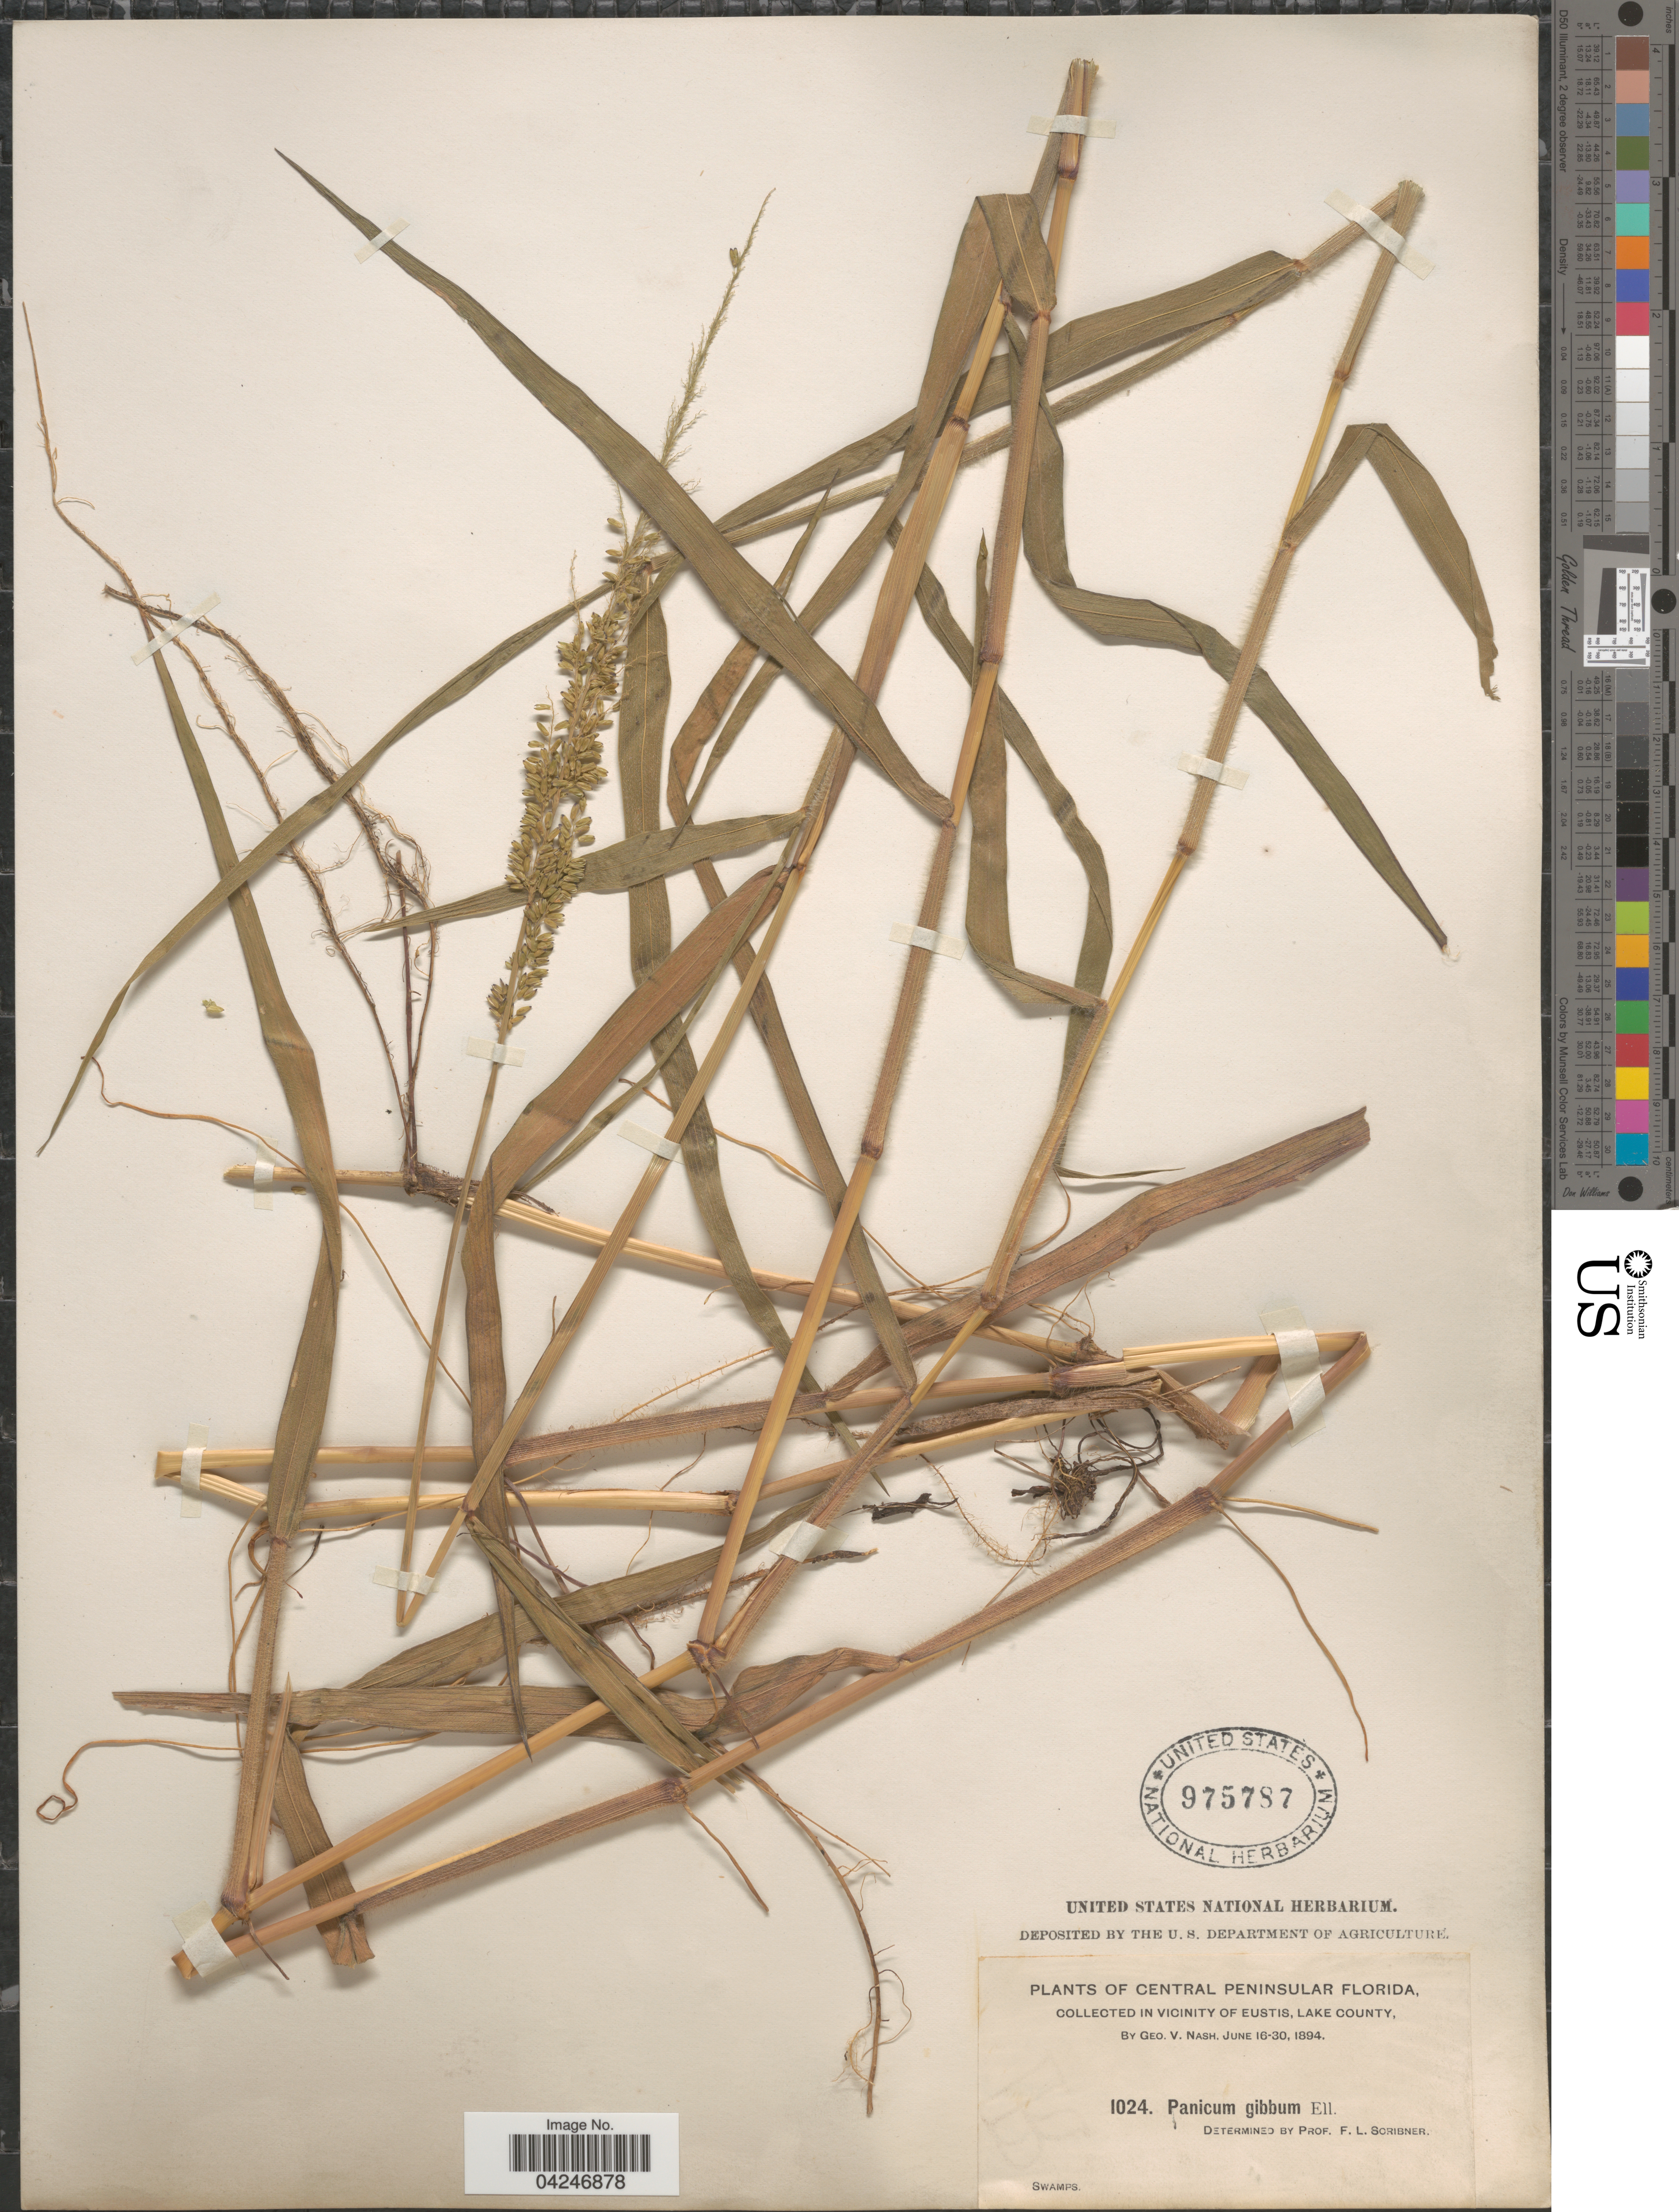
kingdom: Plantae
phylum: Tracheophyta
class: Liliopsida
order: Poales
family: Poaceae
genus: Sacciolepis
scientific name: Sacciolepis striata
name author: (L.) Nash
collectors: G. V. Nash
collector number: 1024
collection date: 1894-06-16/1894-06-30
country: United States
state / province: Florida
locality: Central Peninsular Florida. In Vicinity Of Eustis, Lake County.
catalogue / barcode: US 975787